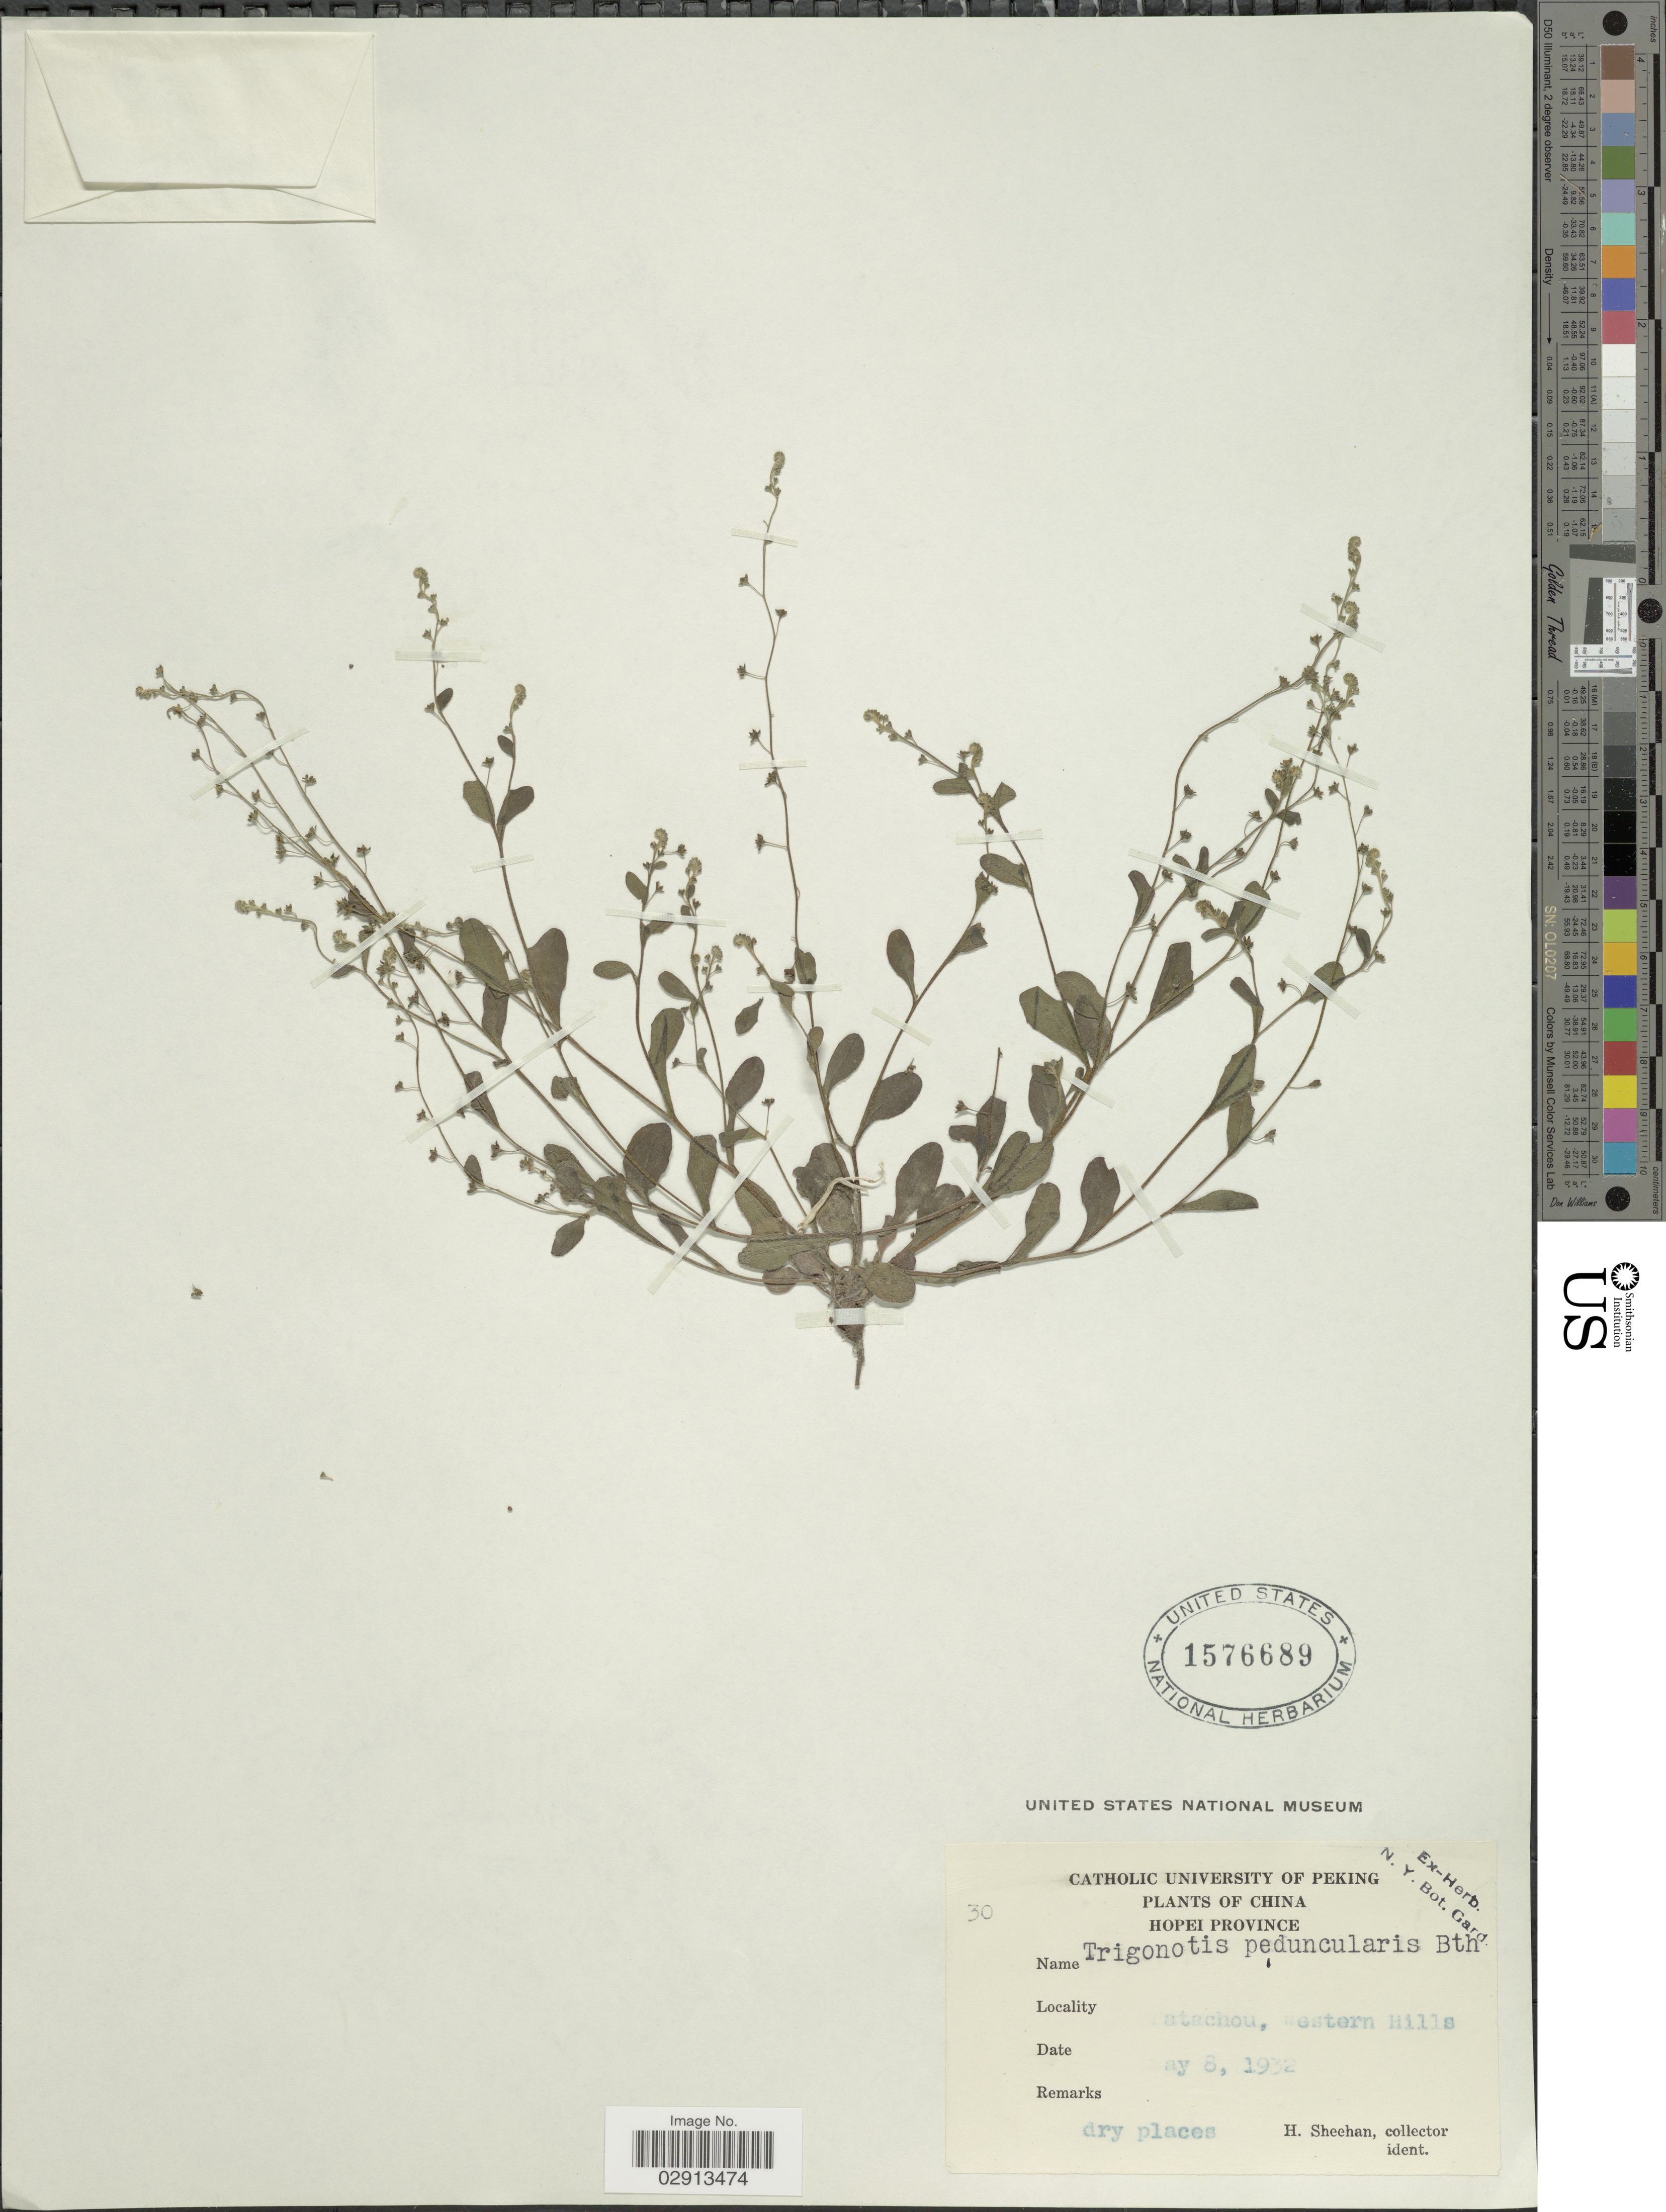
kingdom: Plantae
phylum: Tracheophyta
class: Magnoliopsida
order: Boraginales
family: Boraginaceae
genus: Trigonotis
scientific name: Trigonotis peduncularis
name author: (Trevis.) Benth. ex Baker et al.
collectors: H. Sheehan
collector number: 30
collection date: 1932-05-08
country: China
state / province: Hebei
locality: Hopei Province. Fatachou, western Hills.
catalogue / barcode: US 1576689